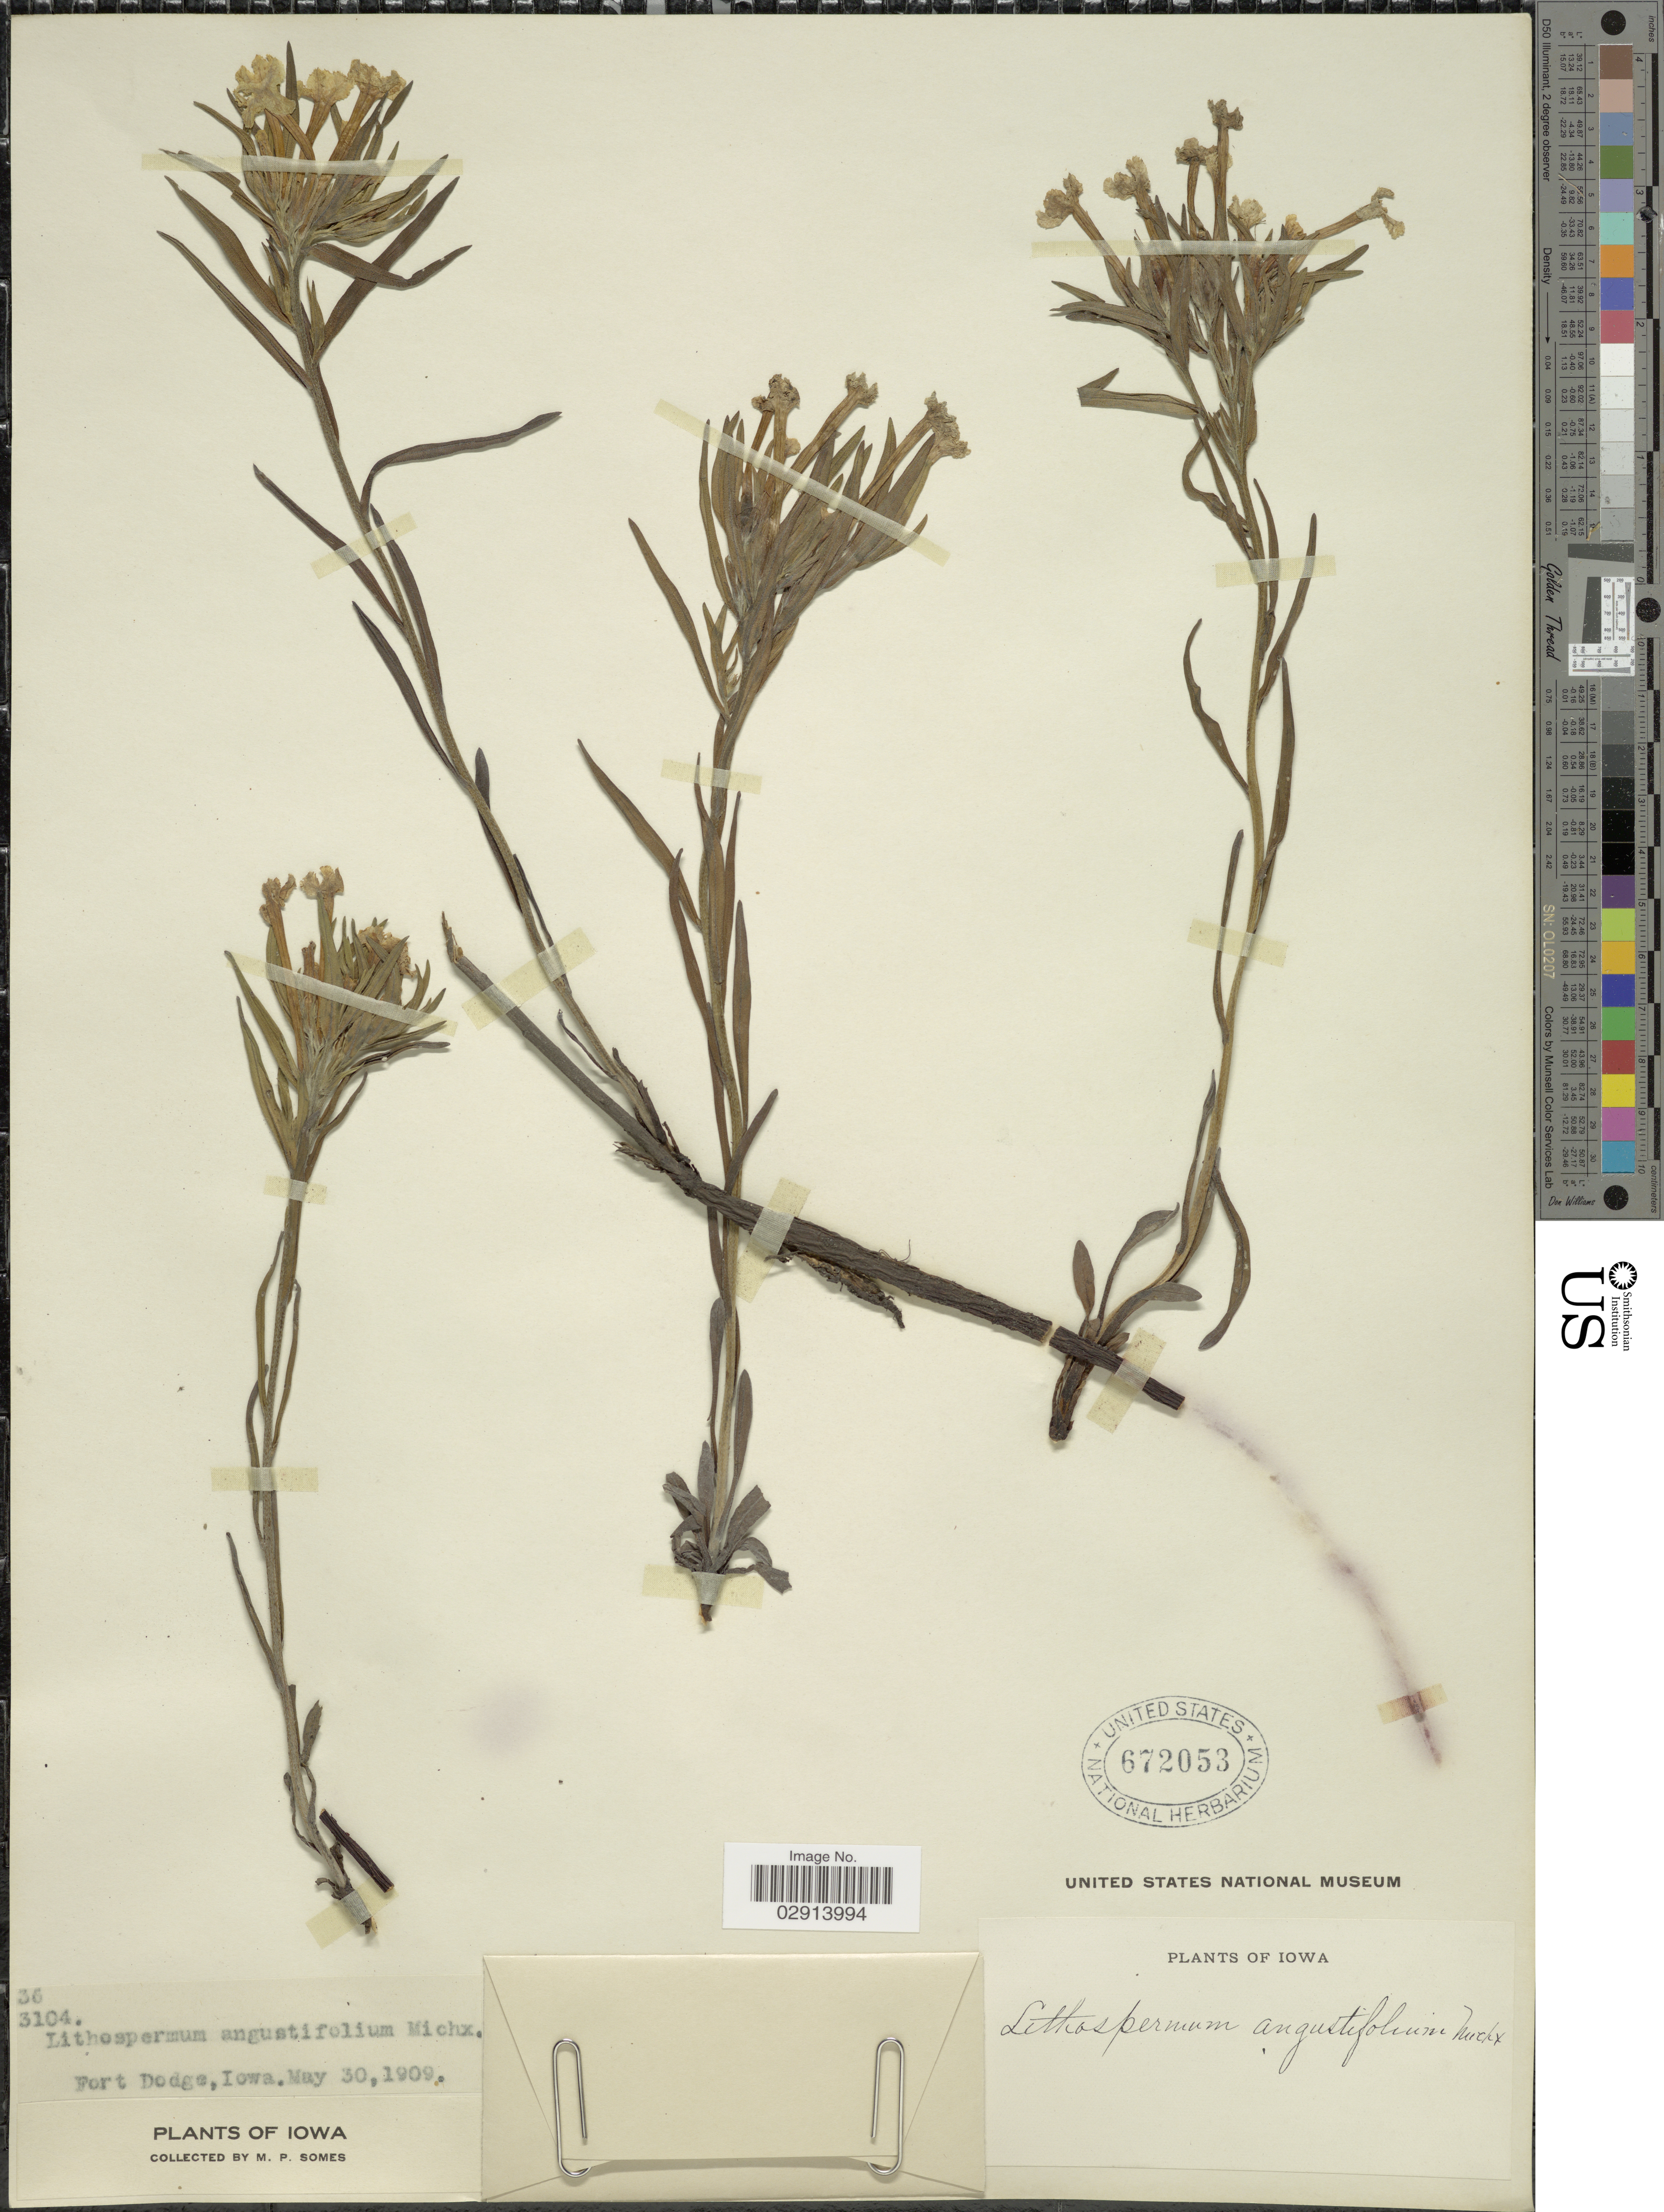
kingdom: Plantae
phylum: Tracheophyta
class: Magnoliopsida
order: Boraginales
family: Boraginaceae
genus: Lithospermum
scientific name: Lithospermum incisum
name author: Lehm.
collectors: M. Somes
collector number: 36/3104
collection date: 1909-05-30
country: United States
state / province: Iowa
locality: Fort Dodge.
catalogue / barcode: US 672053